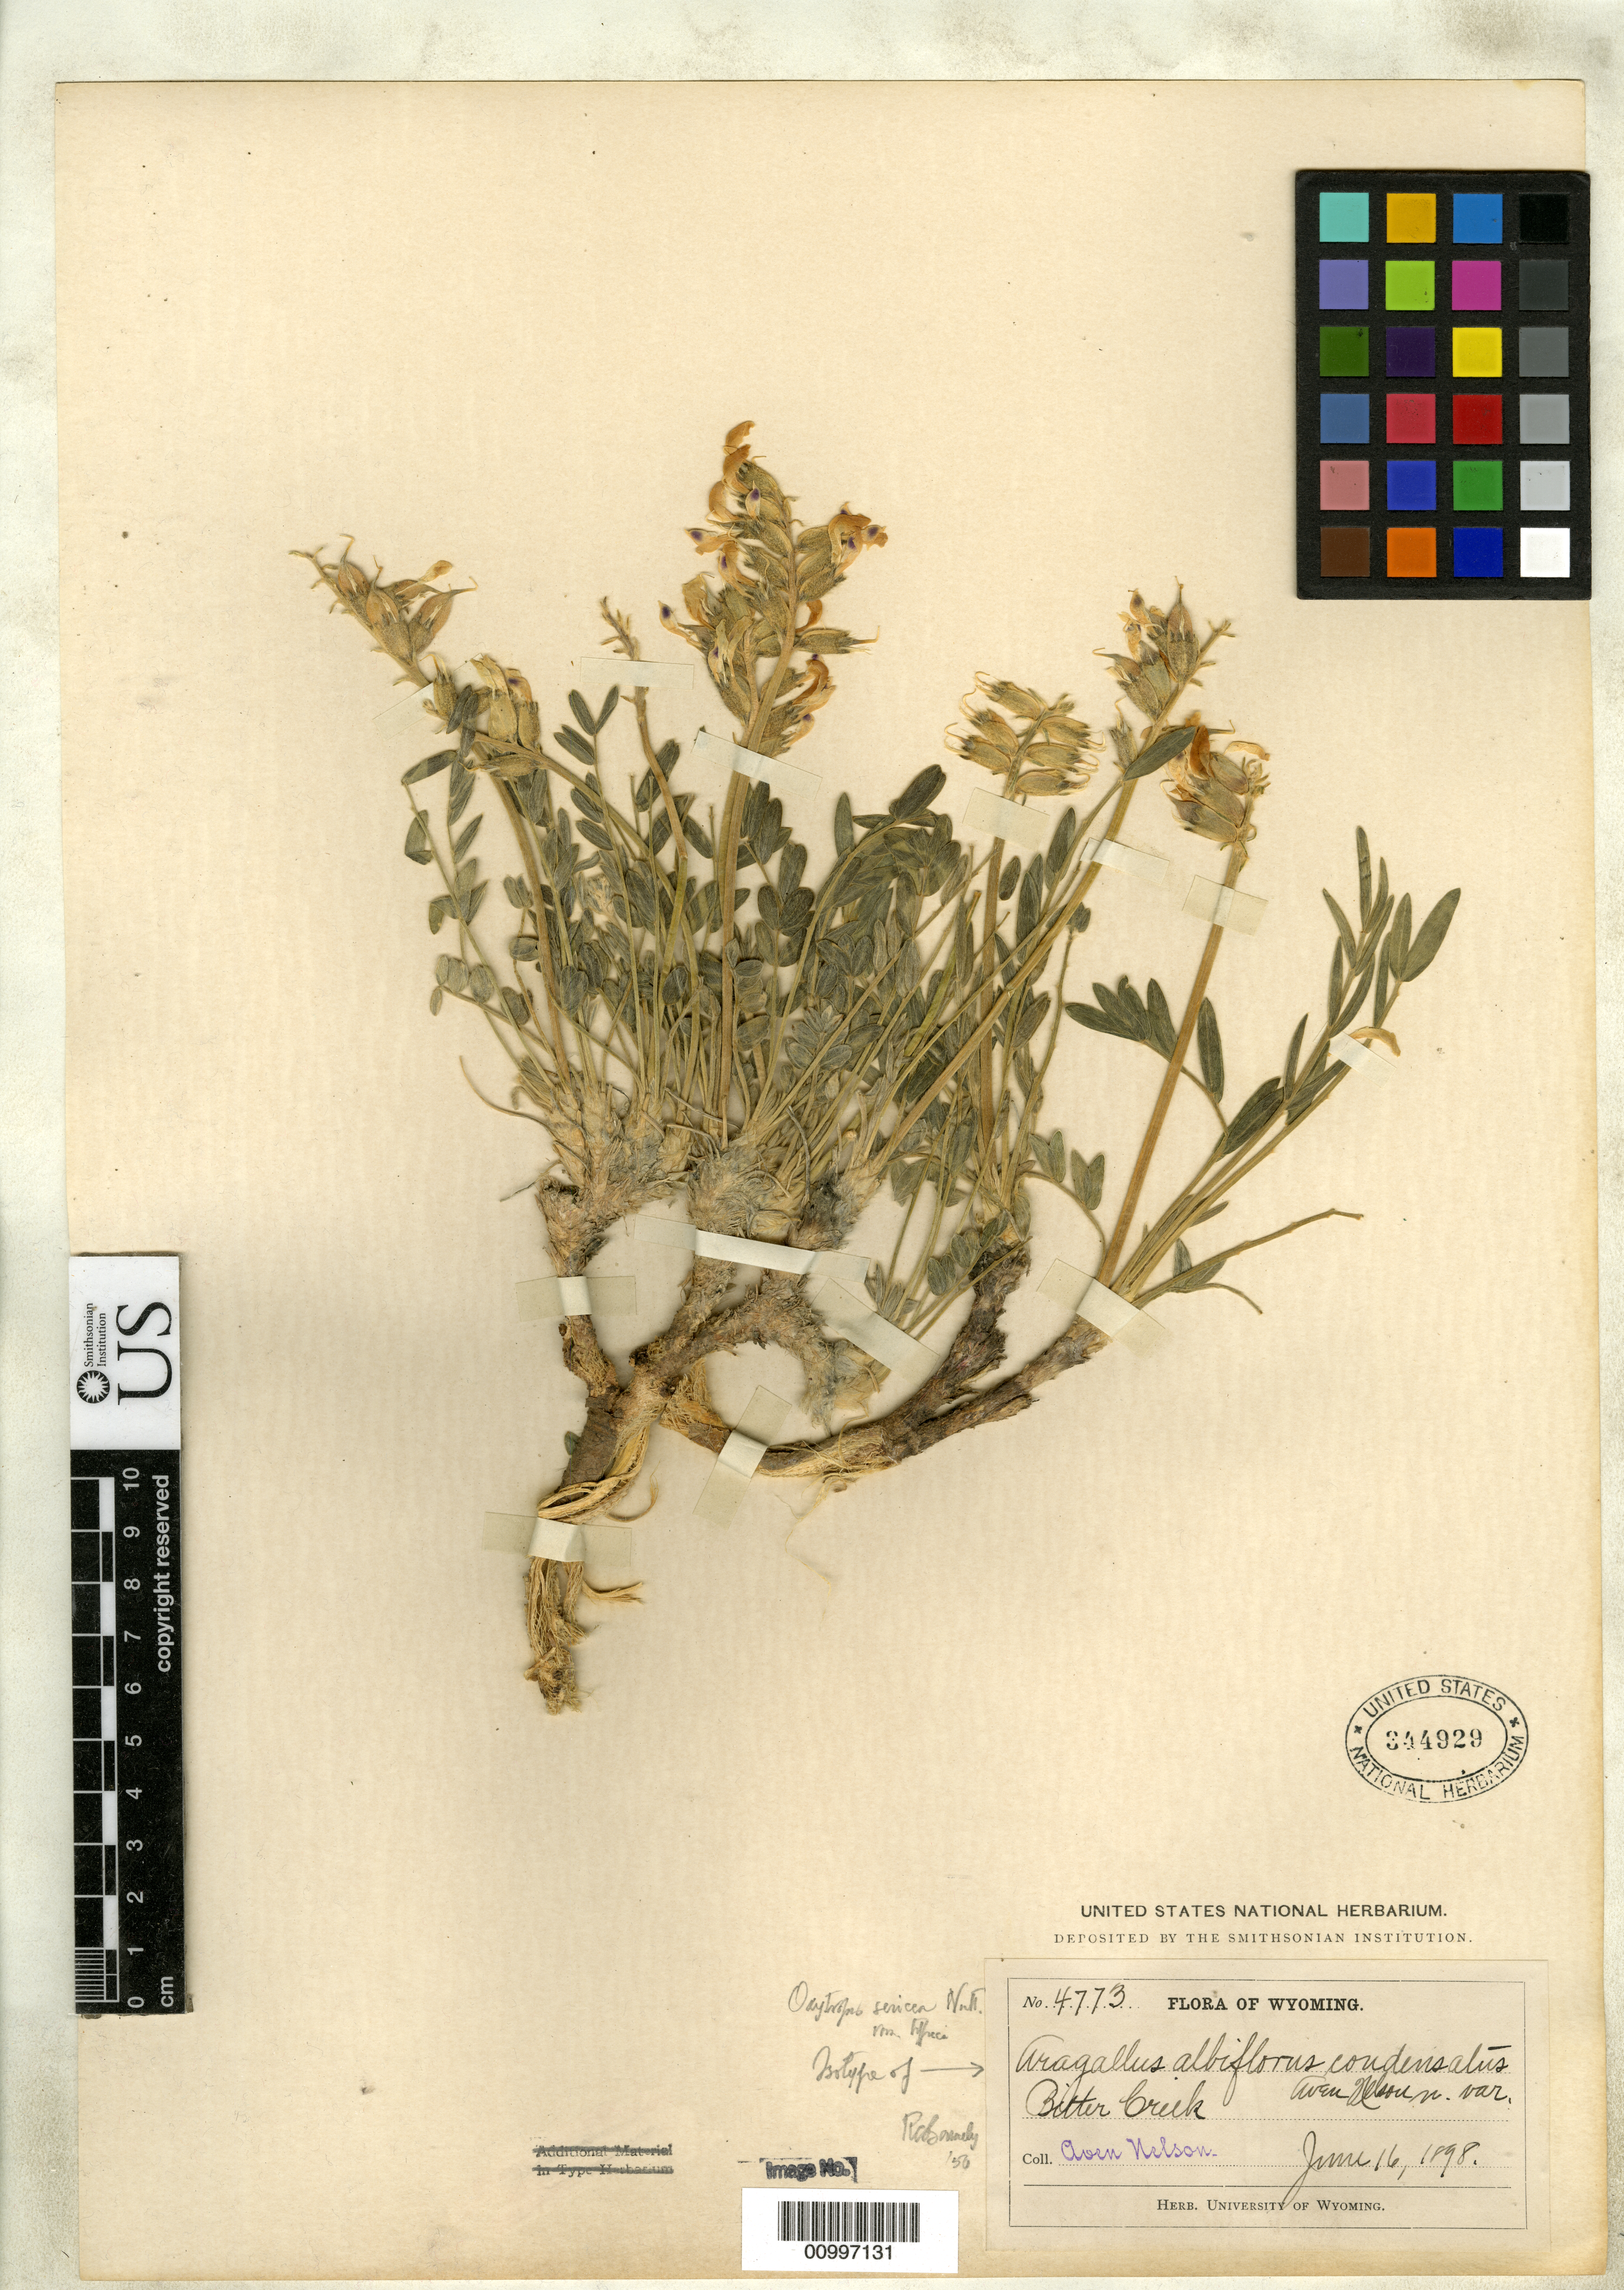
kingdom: Plantae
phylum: Tracheophyta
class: Magnoliopsida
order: Fabales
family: Fabaceae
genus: Aragallus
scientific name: Aragallus albiflorus var. condensatus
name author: A. Nelson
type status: Isotype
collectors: A. Nelson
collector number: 4773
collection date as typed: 16 Jun 1898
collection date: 1898-06-16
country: United States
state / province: Wyoming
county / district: Sweetwater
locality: Bitter Creek.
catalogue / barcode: US 344929